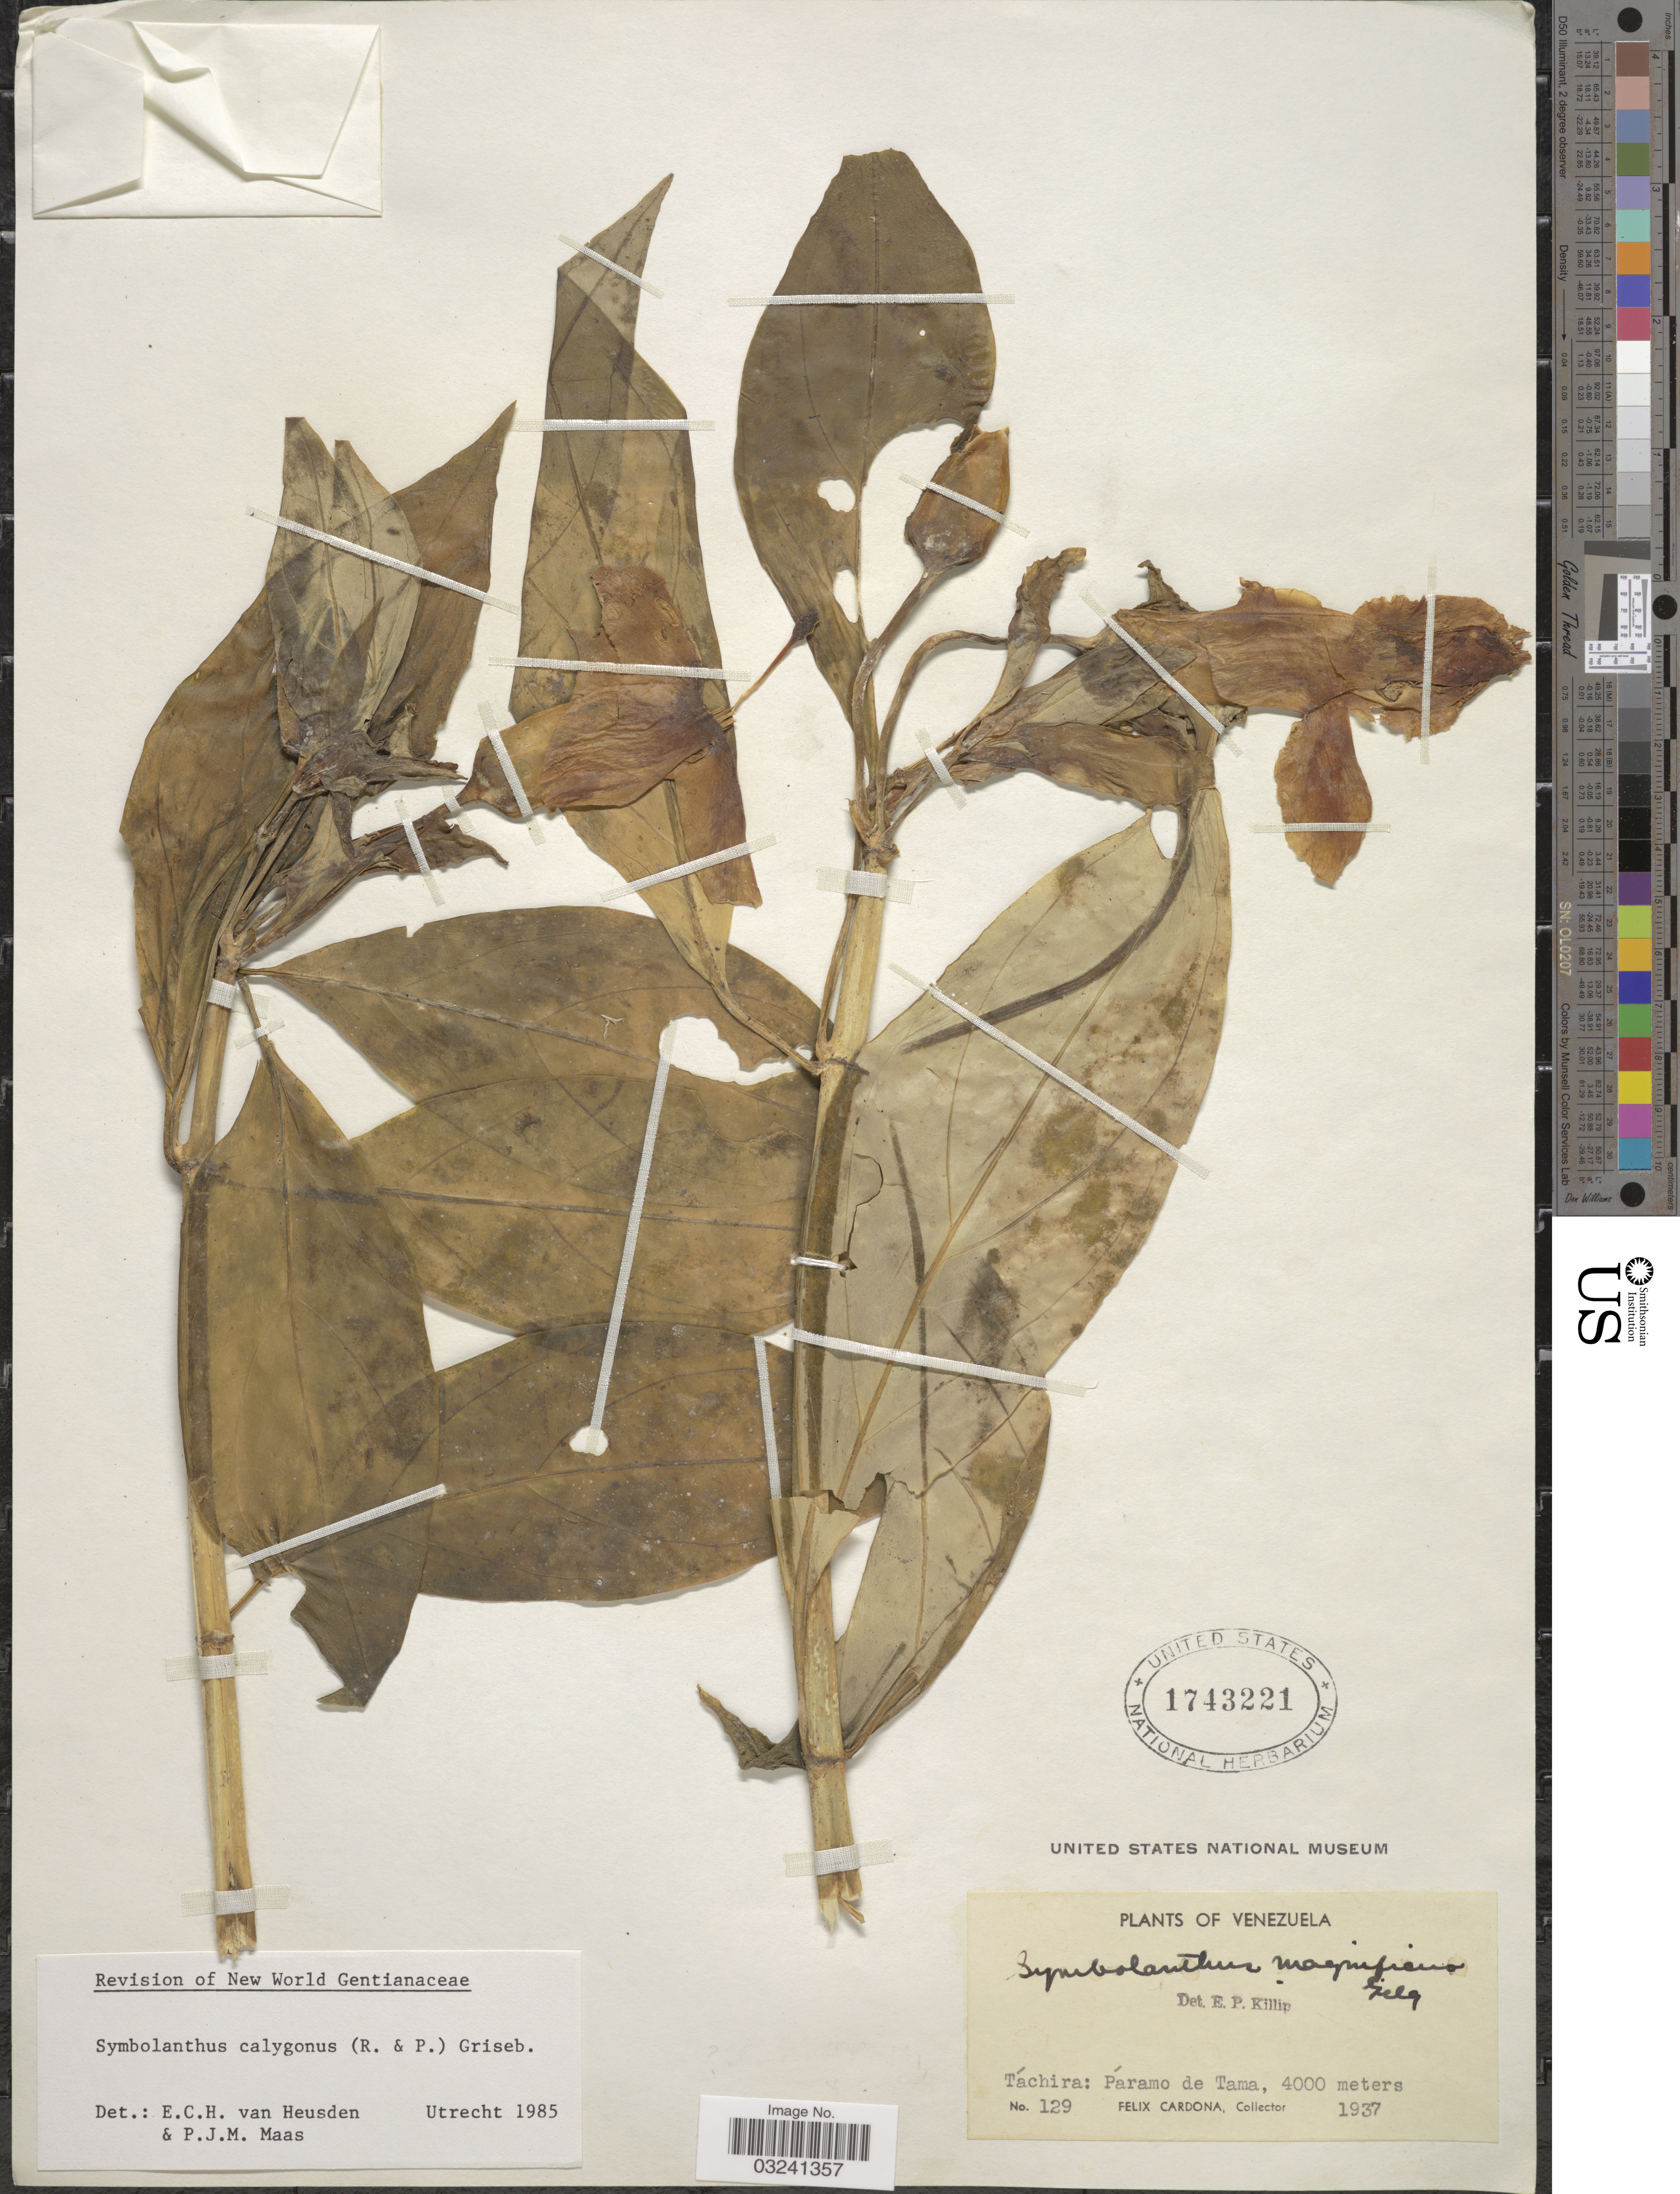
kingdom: Plantae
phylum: Tracheophyta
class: Magnoliopsida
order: Gentianales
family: Gentianaceae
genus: Symbolanthus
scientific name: Symbolanthus calygonus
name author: (Ruiz & Pav.) Griseb. ex Gilg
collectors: F. Cardona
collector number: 129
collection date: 1937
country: Venezuela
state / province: Tachira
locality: Táchira: Páramo de Tama.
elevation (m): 4000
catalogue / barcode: US 1743221